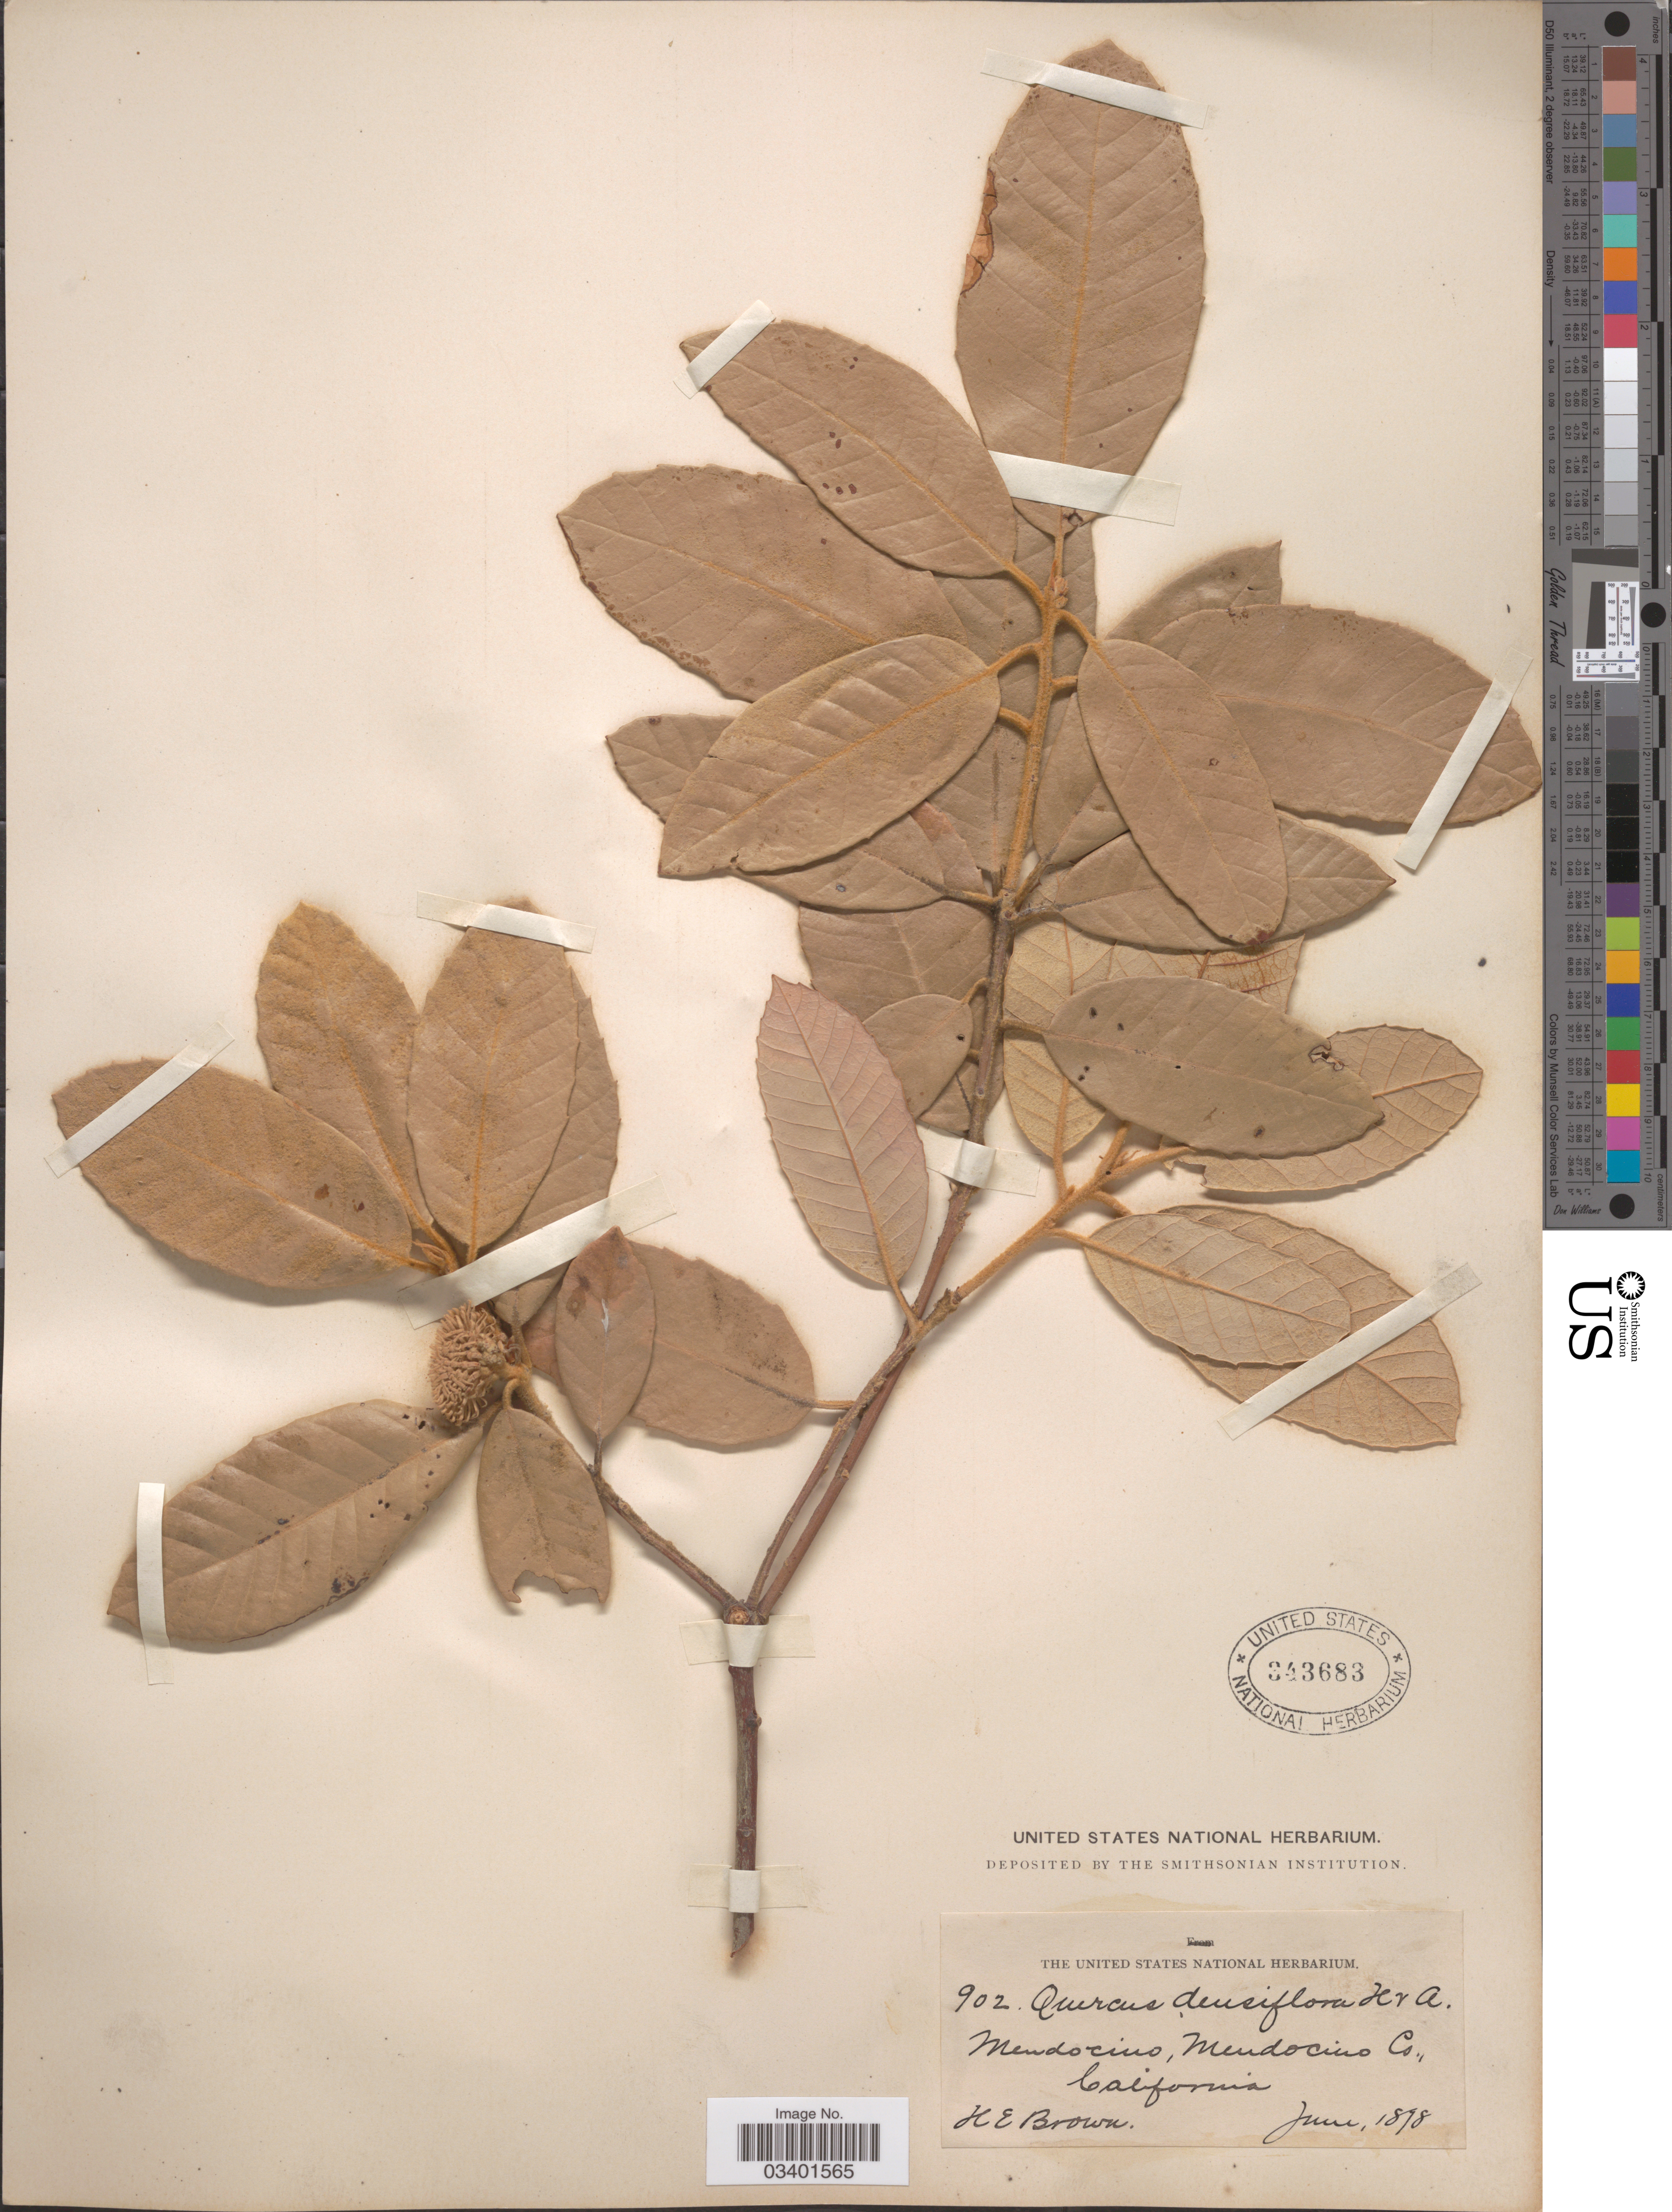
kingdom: Plantae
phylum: Tracheophyta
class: Magnoliopsida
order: Fagales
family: Fagaceae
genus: Notholithocarpus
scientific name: Notholithocarpus densiflorus var. densiflorus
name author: (Hook. & Arn.) P. S. Manos et al.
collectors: H. E. Brown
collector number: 902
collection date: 1898-06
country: United States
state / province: California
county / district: Mendocino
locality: Mendocino, Mendocino Co.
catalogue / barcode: US 343683